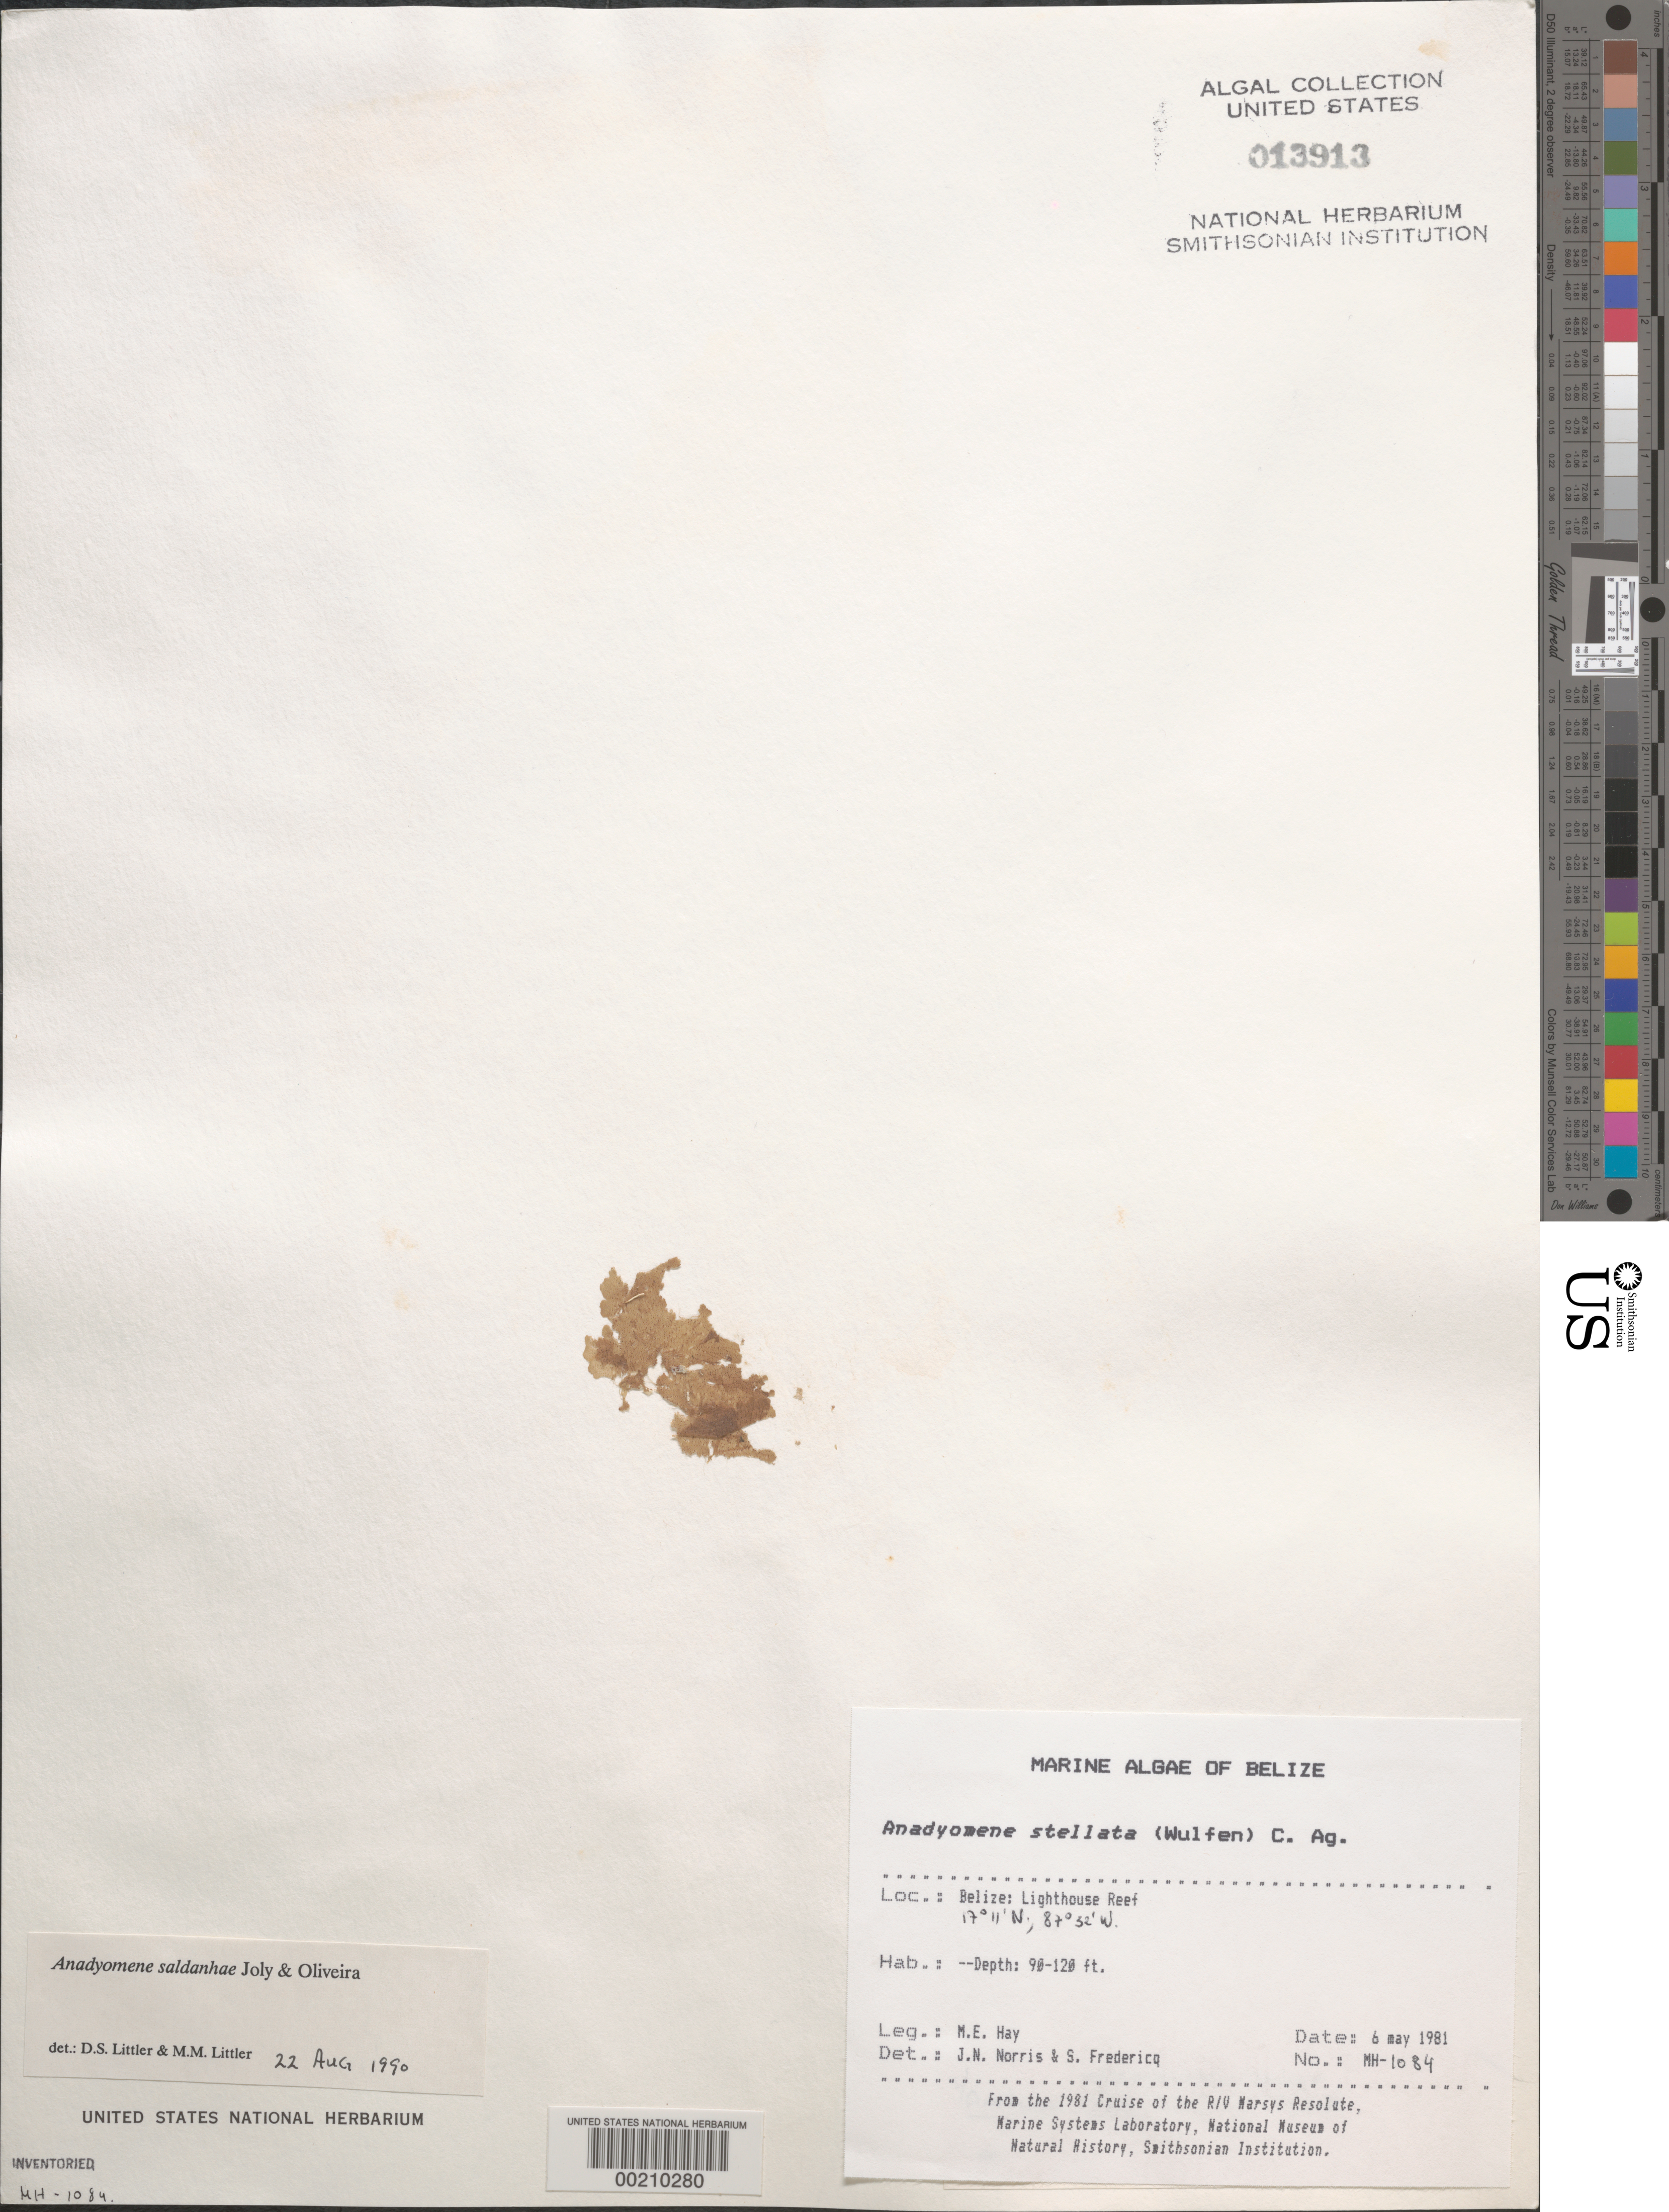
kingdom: Plantae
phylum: Chlorophyta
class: Ulvophyceae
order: Cladophorales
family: Anadyomenaceae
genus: Anadyomene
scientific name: Anadyomene saldanhae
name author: A.B. Joly & E.C. Oliveira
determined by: Littler, D. S.; Littler, M. M.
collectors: M. E. Hay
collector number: MEH-1084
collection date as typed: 06 May 1981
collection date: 1981-05-06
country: Belize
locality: Lighthouse reef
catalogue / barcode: US 13913